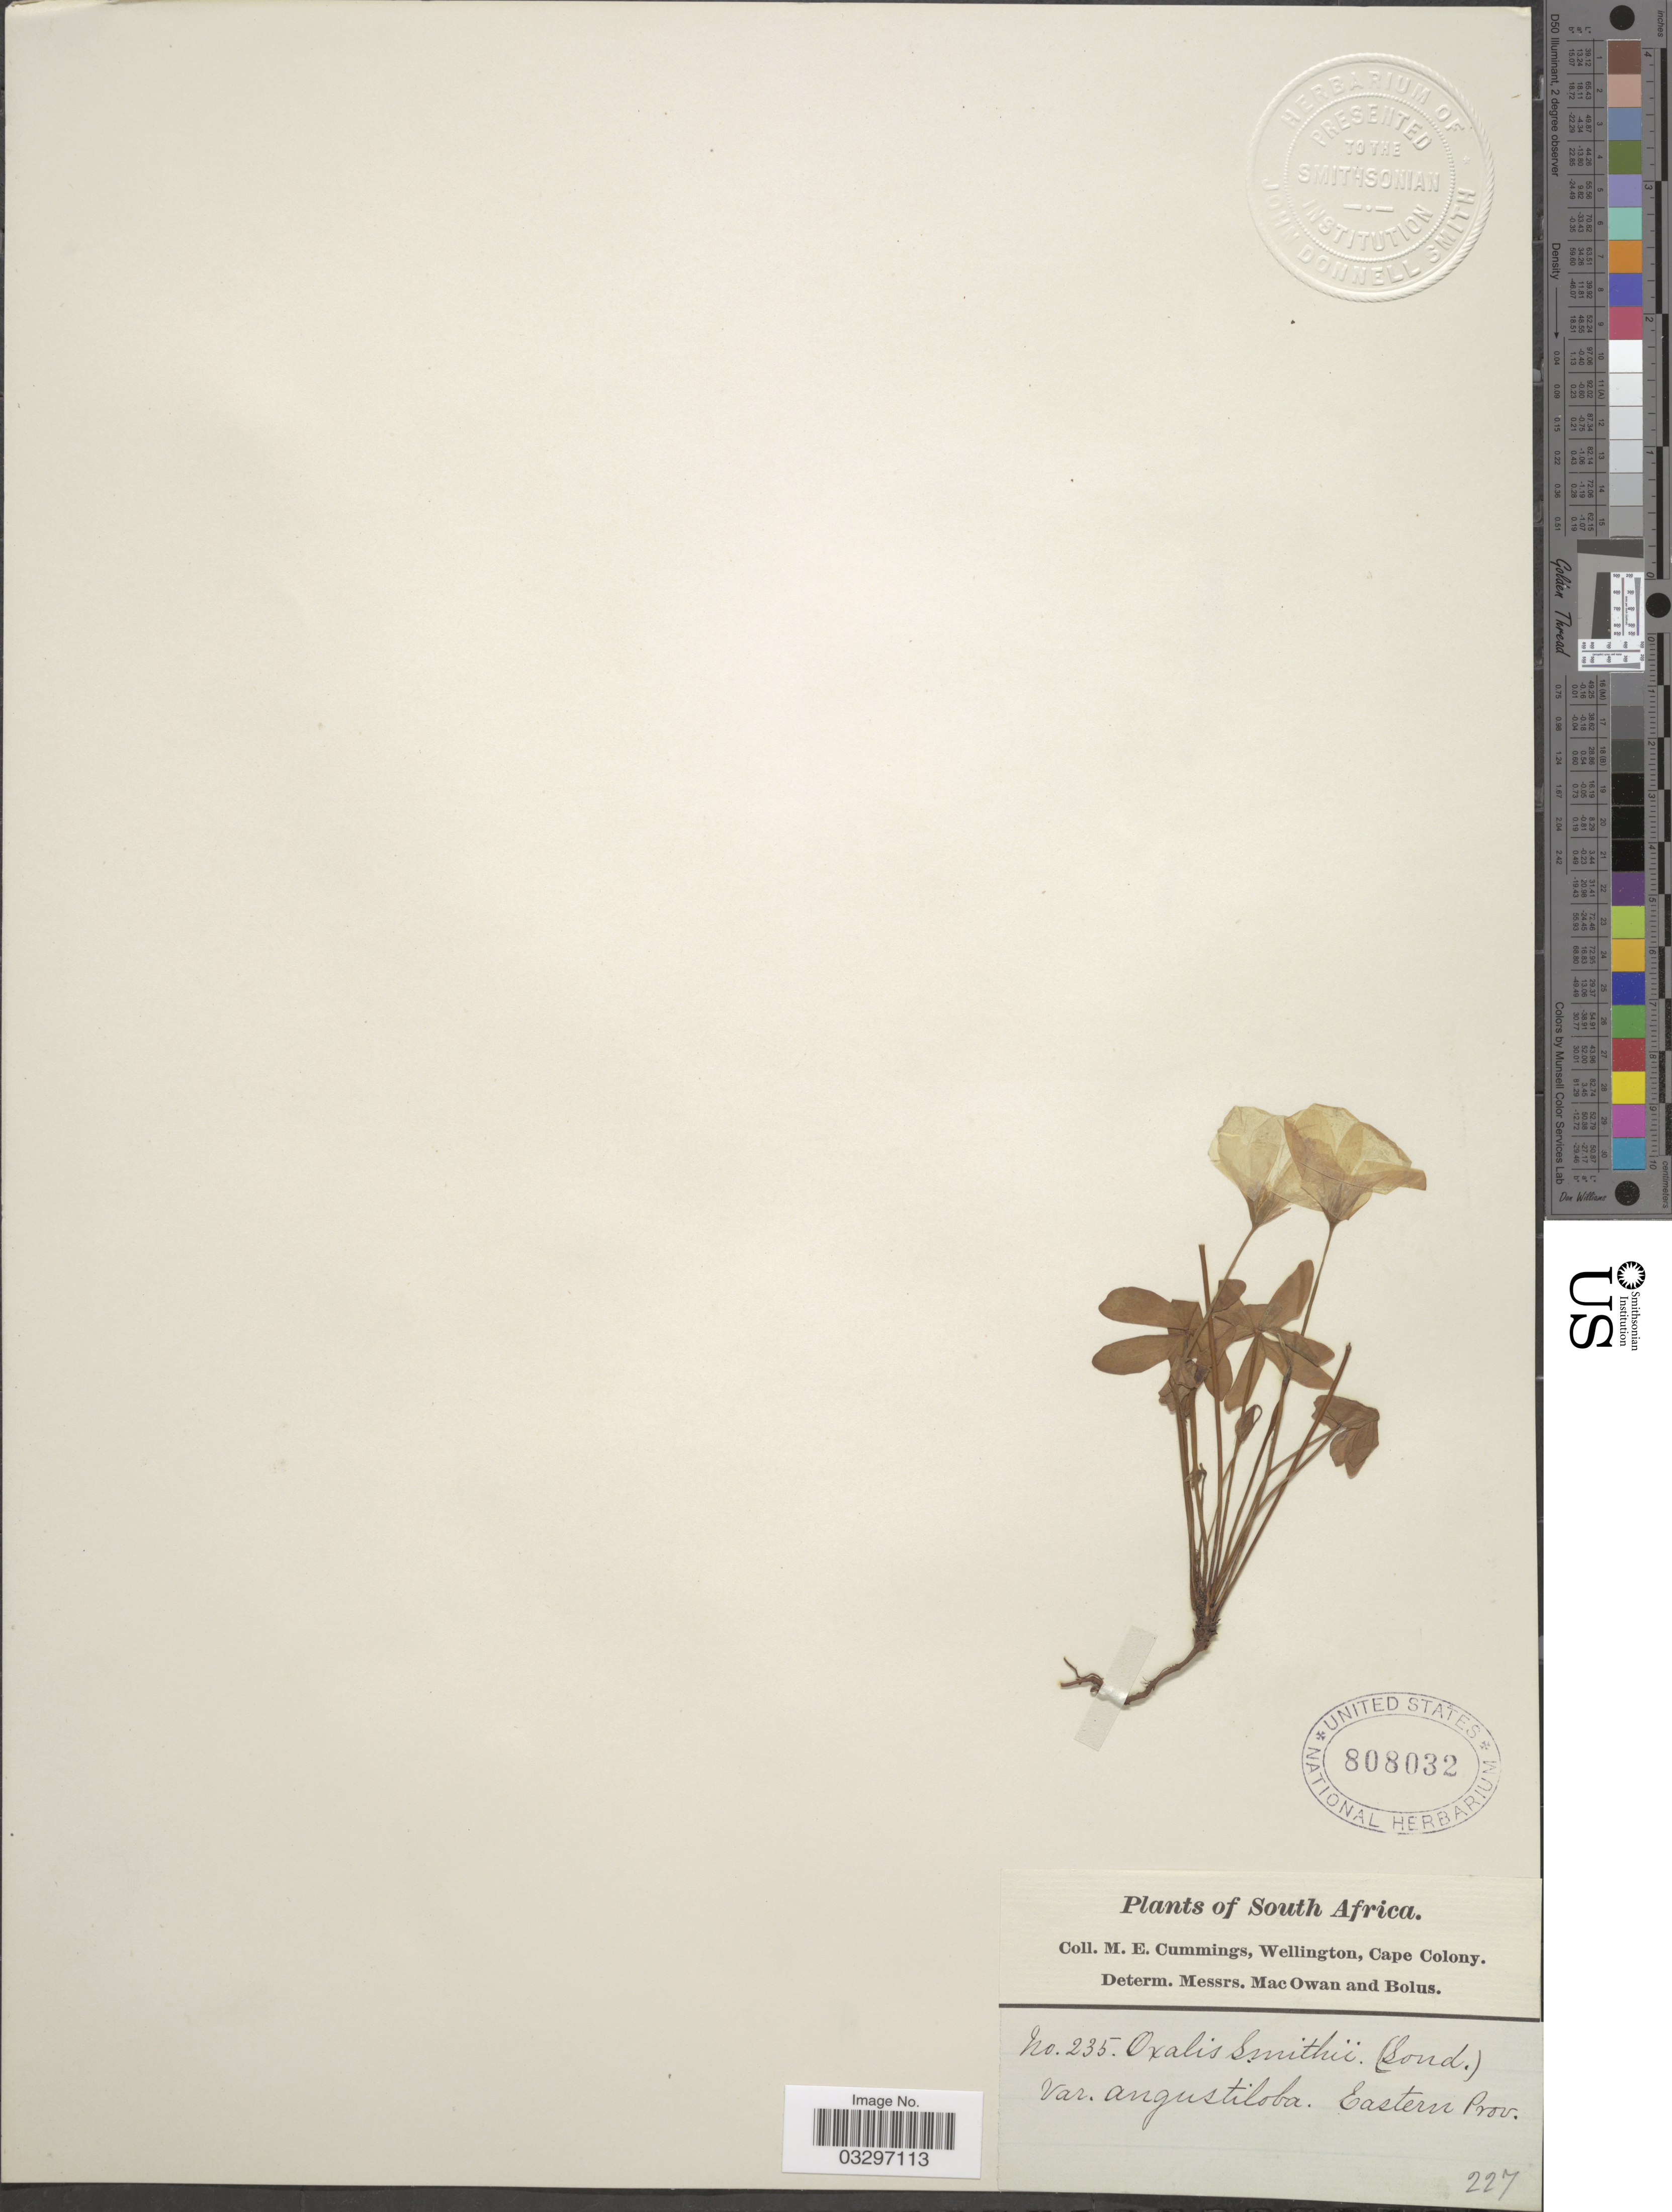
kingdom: Plantae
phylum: Tracheophyta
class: Magnoliopsida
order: Oxalidales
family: Oxalidaceae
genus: Oxalis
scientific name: Oxalis smithii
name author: Sond.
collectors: M. E. Cummings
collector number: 235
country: South Africa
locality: Eastern Prov.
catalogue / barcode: US 808032